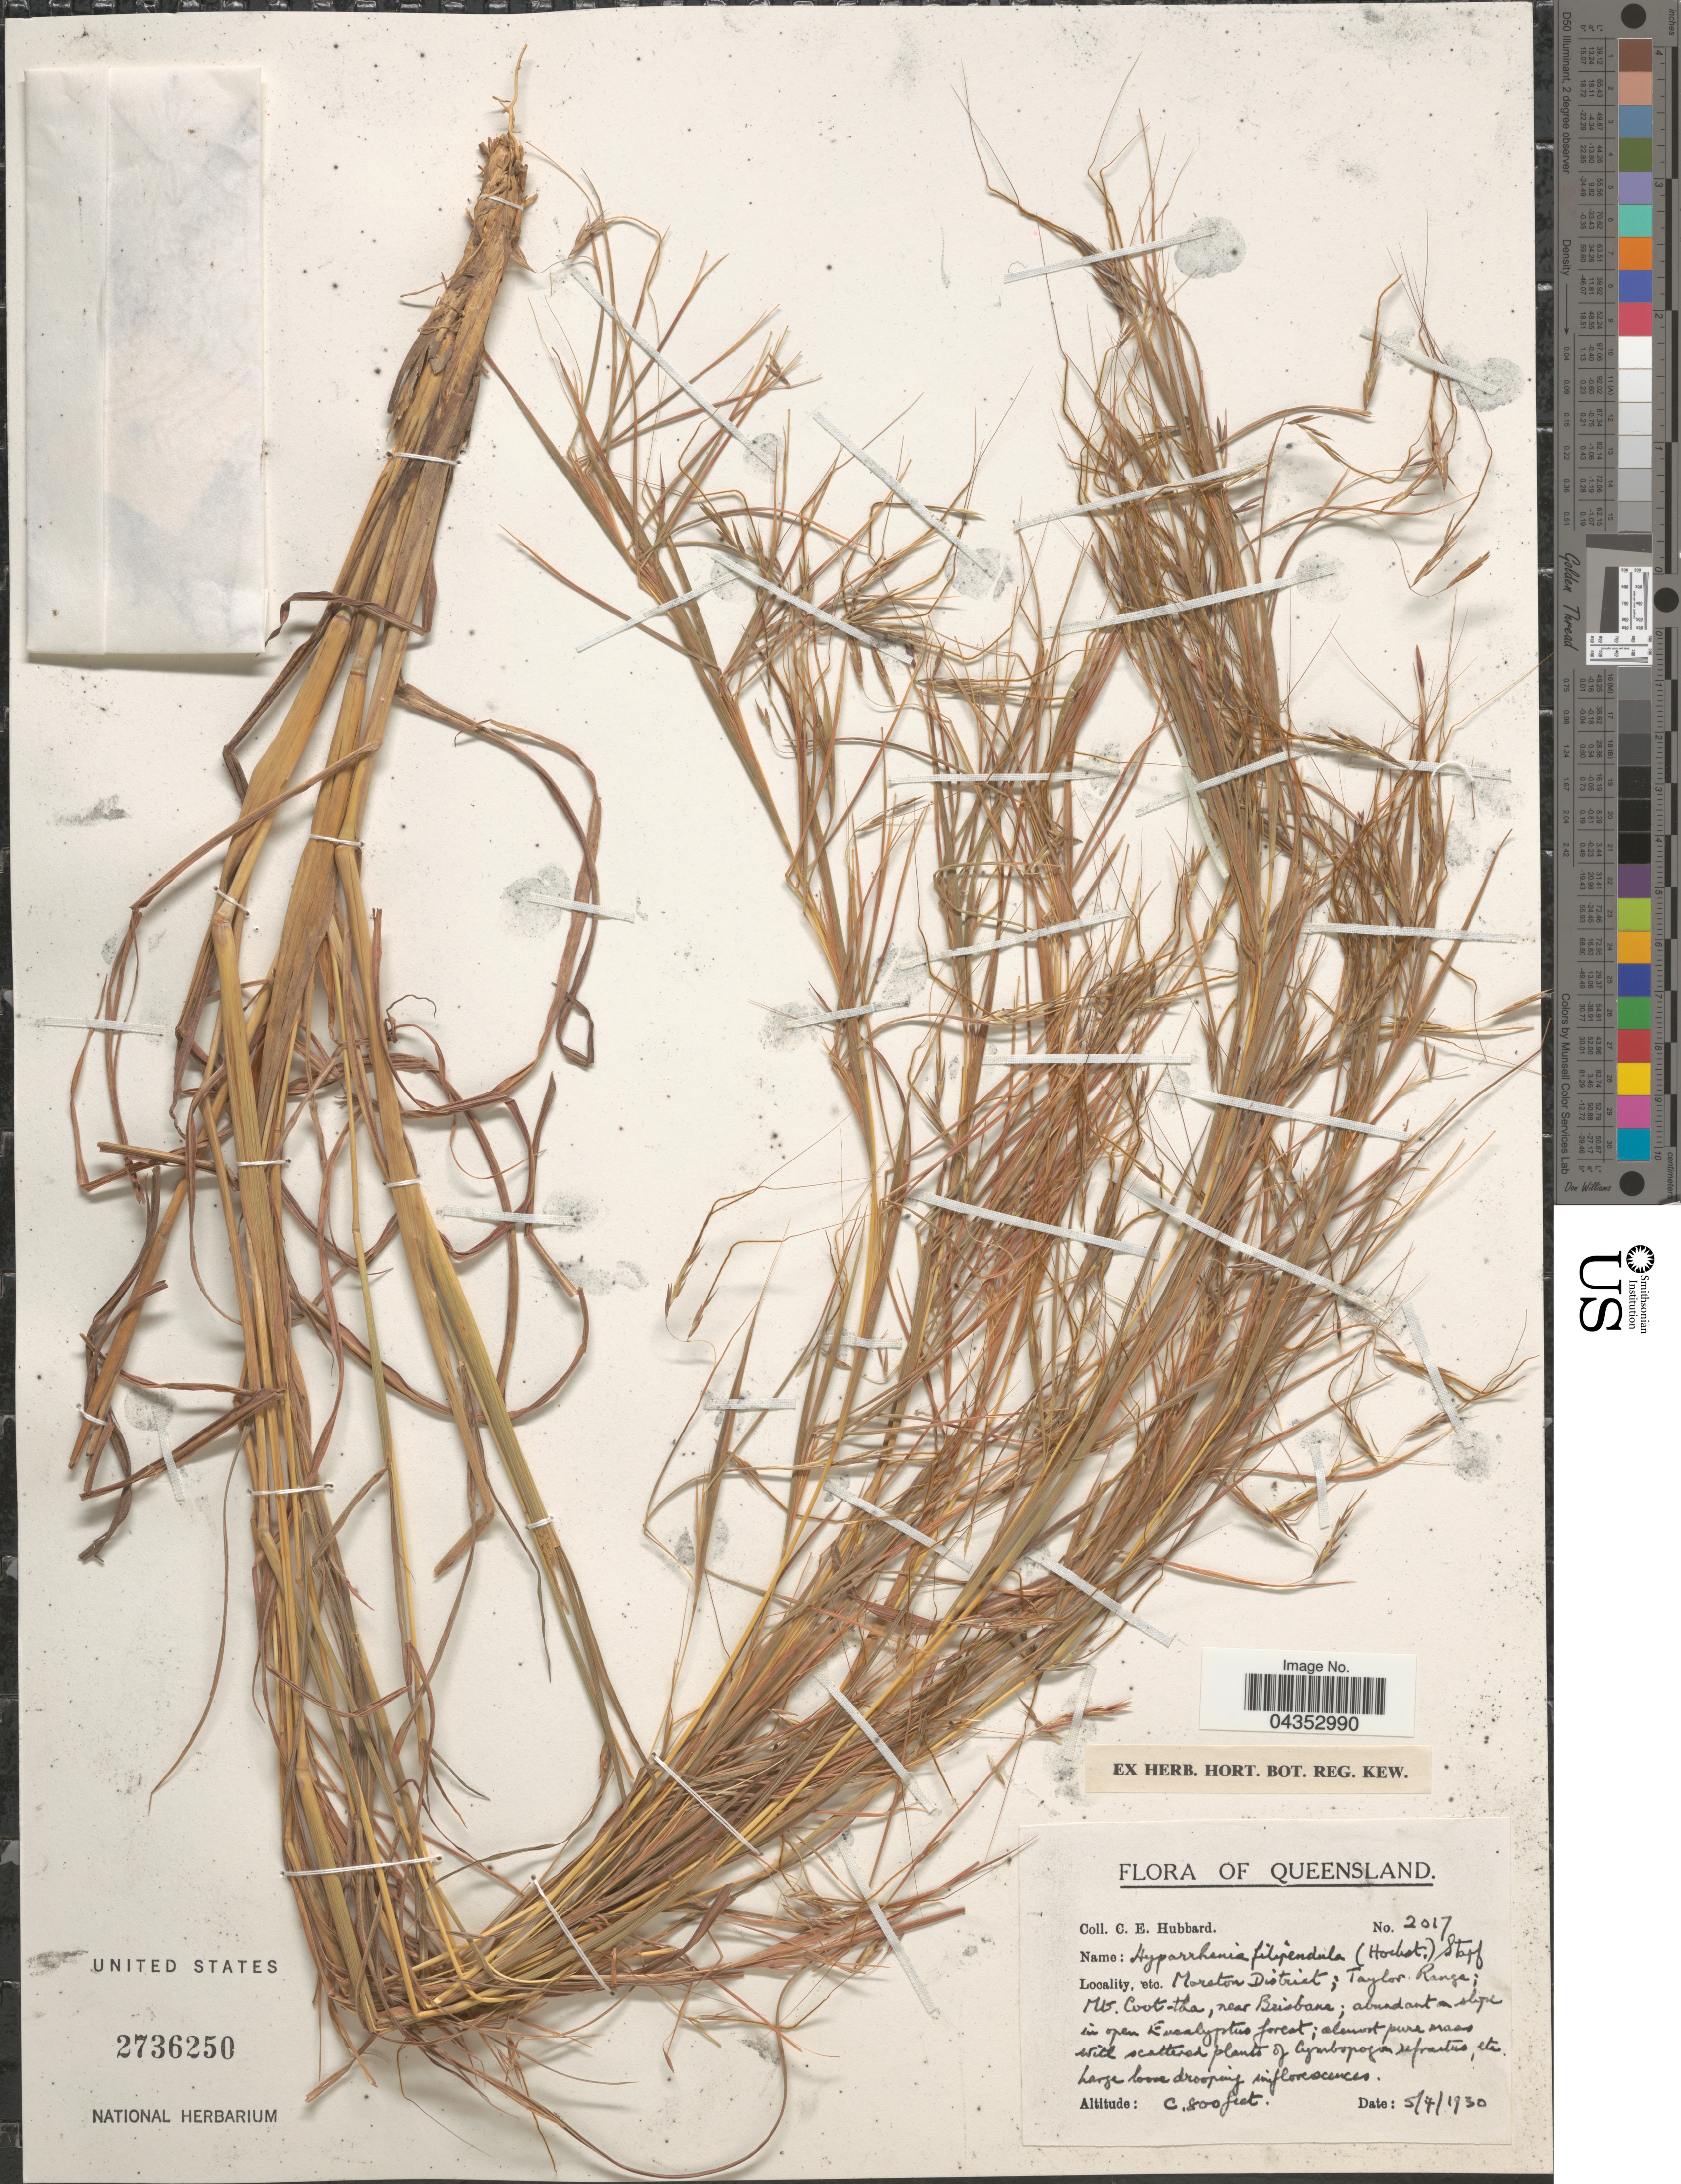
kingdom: Plantae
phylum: Tracheophyta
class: Liliopsida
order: Poales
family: Poaceae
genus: Hyparrhenia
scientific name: Hyparrhenia filipendula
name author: (Hochr.) Stapf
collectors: C. E. Hubbard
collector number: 2017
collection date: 1930-04-05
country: Australia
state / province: Queensland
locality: Moreton District; Taylor Range; Mts. Coot-tha, near Brisbane; abundant on slope in open Eucalyptus forest.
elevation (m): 244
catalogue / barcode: US 2736250